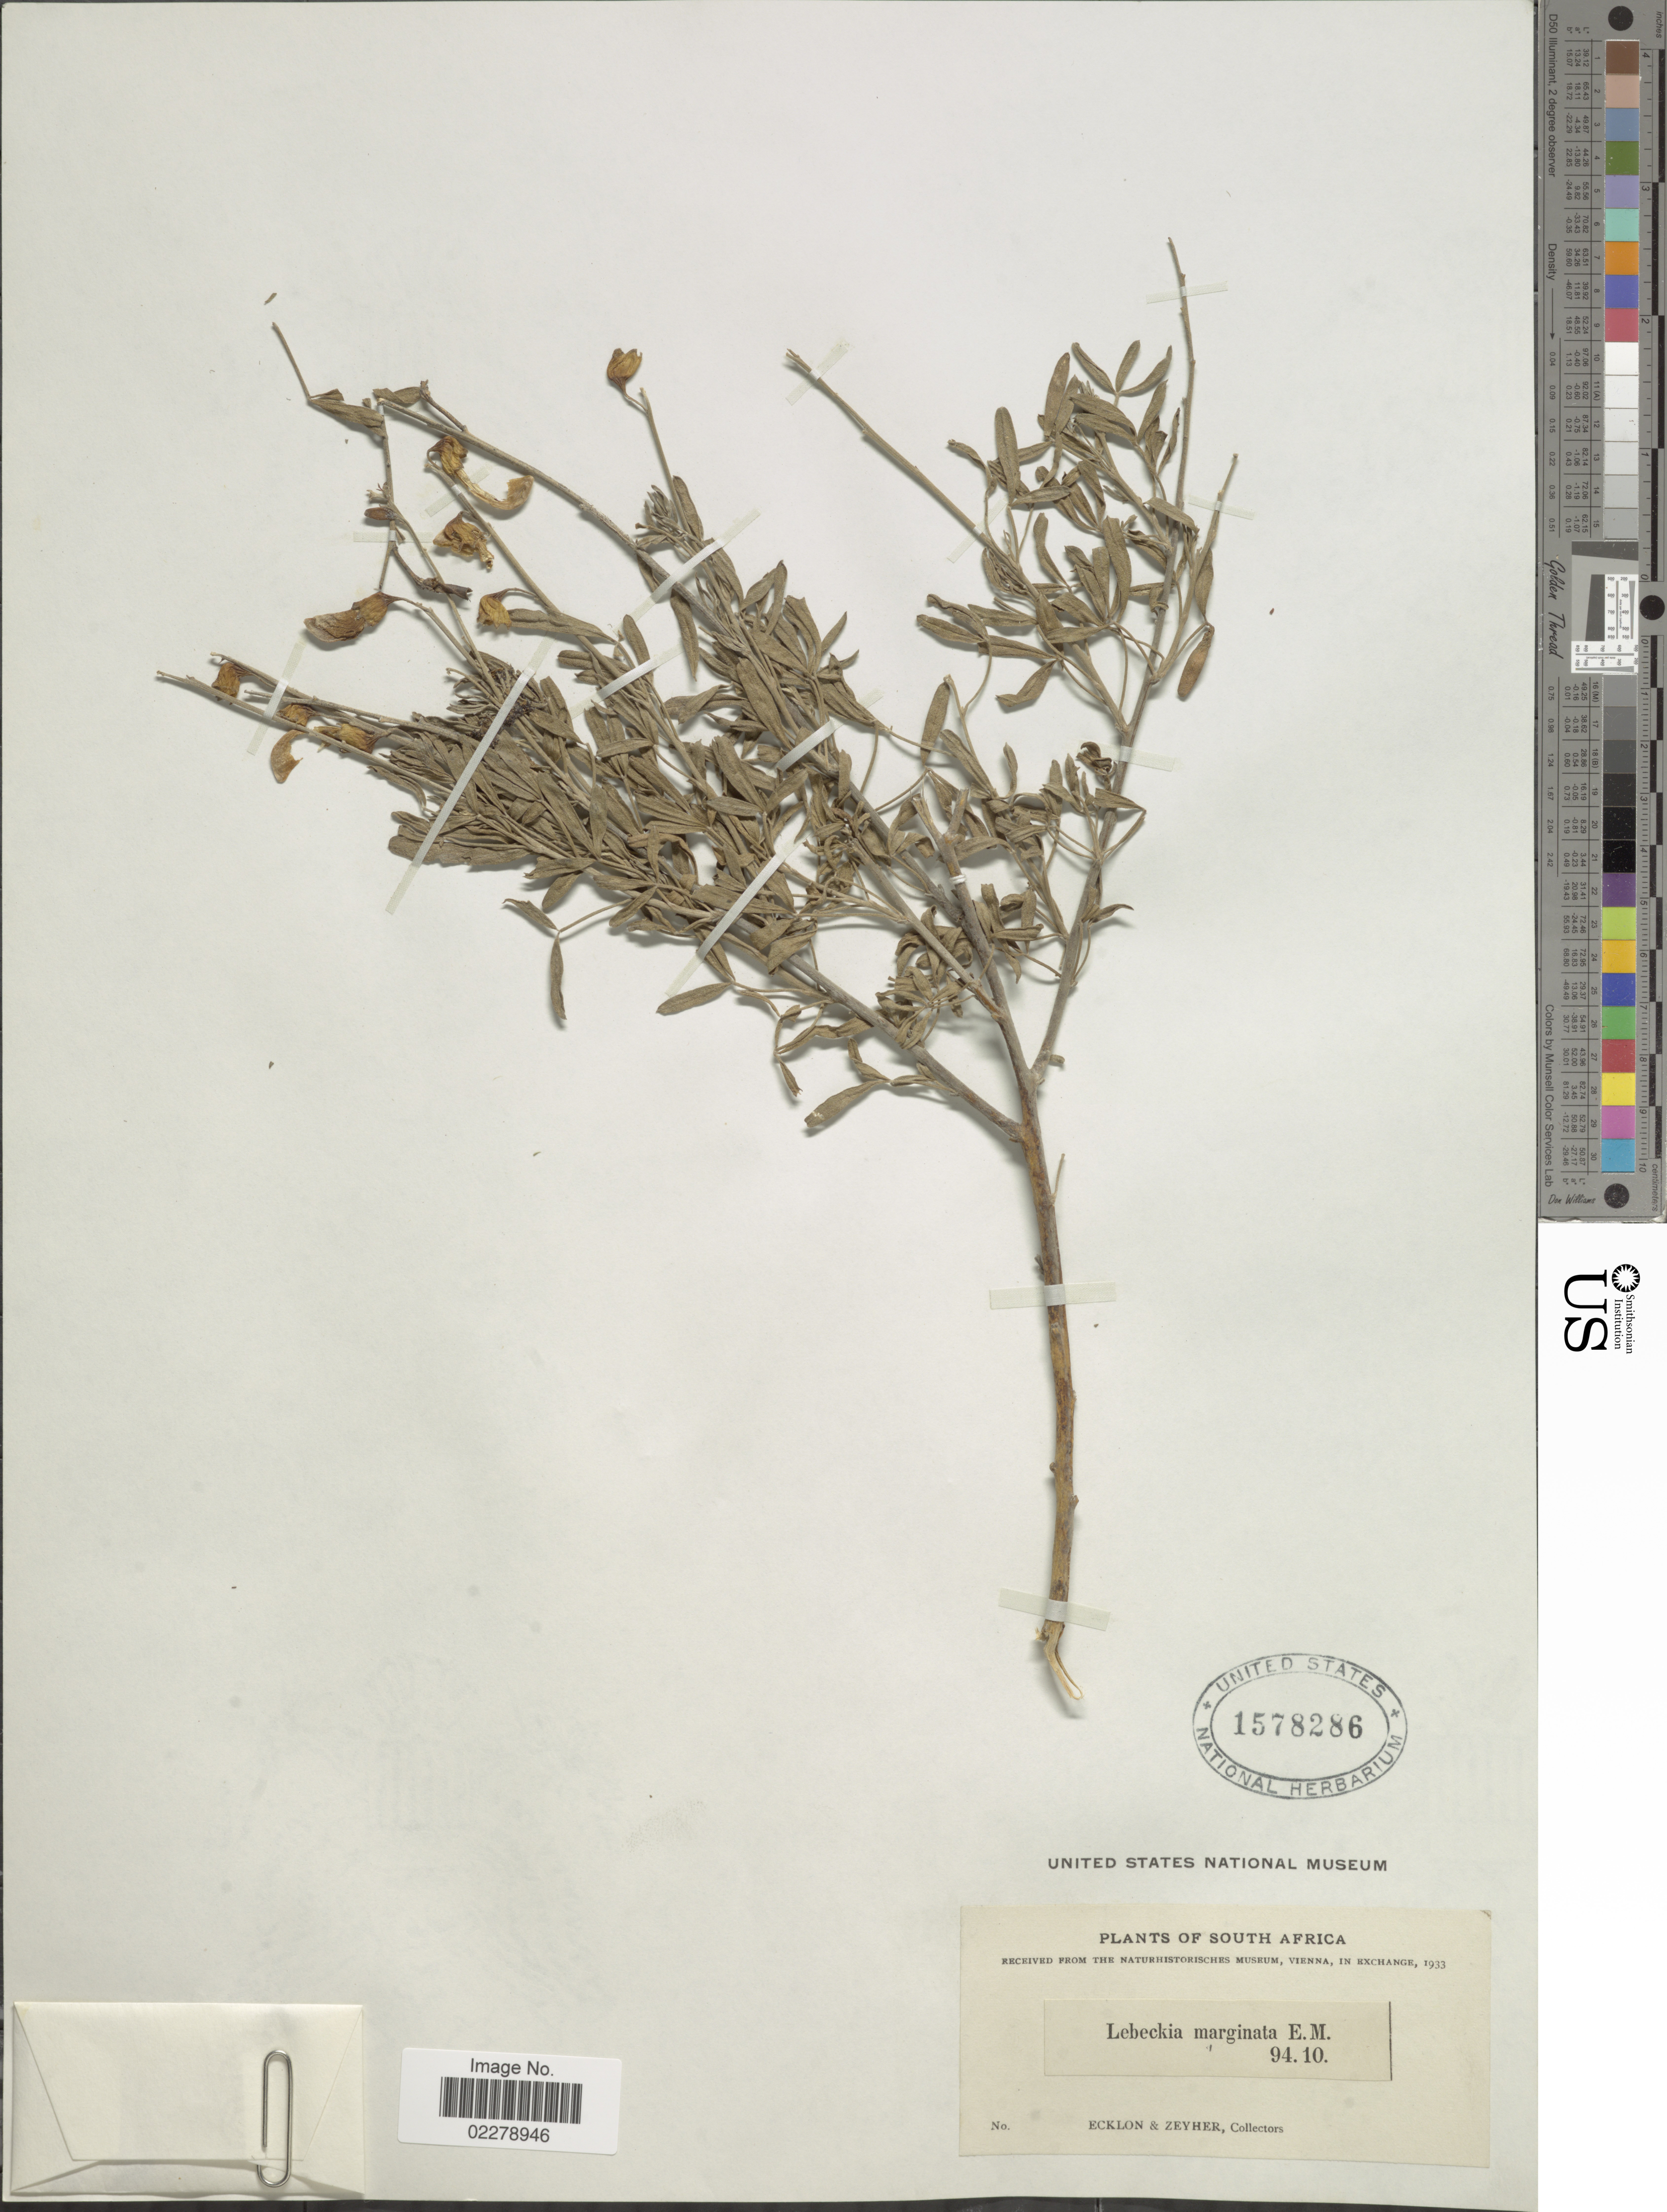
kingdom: Plantae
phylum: Tracheophyta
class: Magnoliopsida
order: Fabales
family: Fabaceae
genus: Lebeckia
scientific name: Lebeckia marginata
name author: E. Mey.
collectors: -. Ecklon & -. Zeyher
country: South Africa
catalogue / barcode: US 1578286